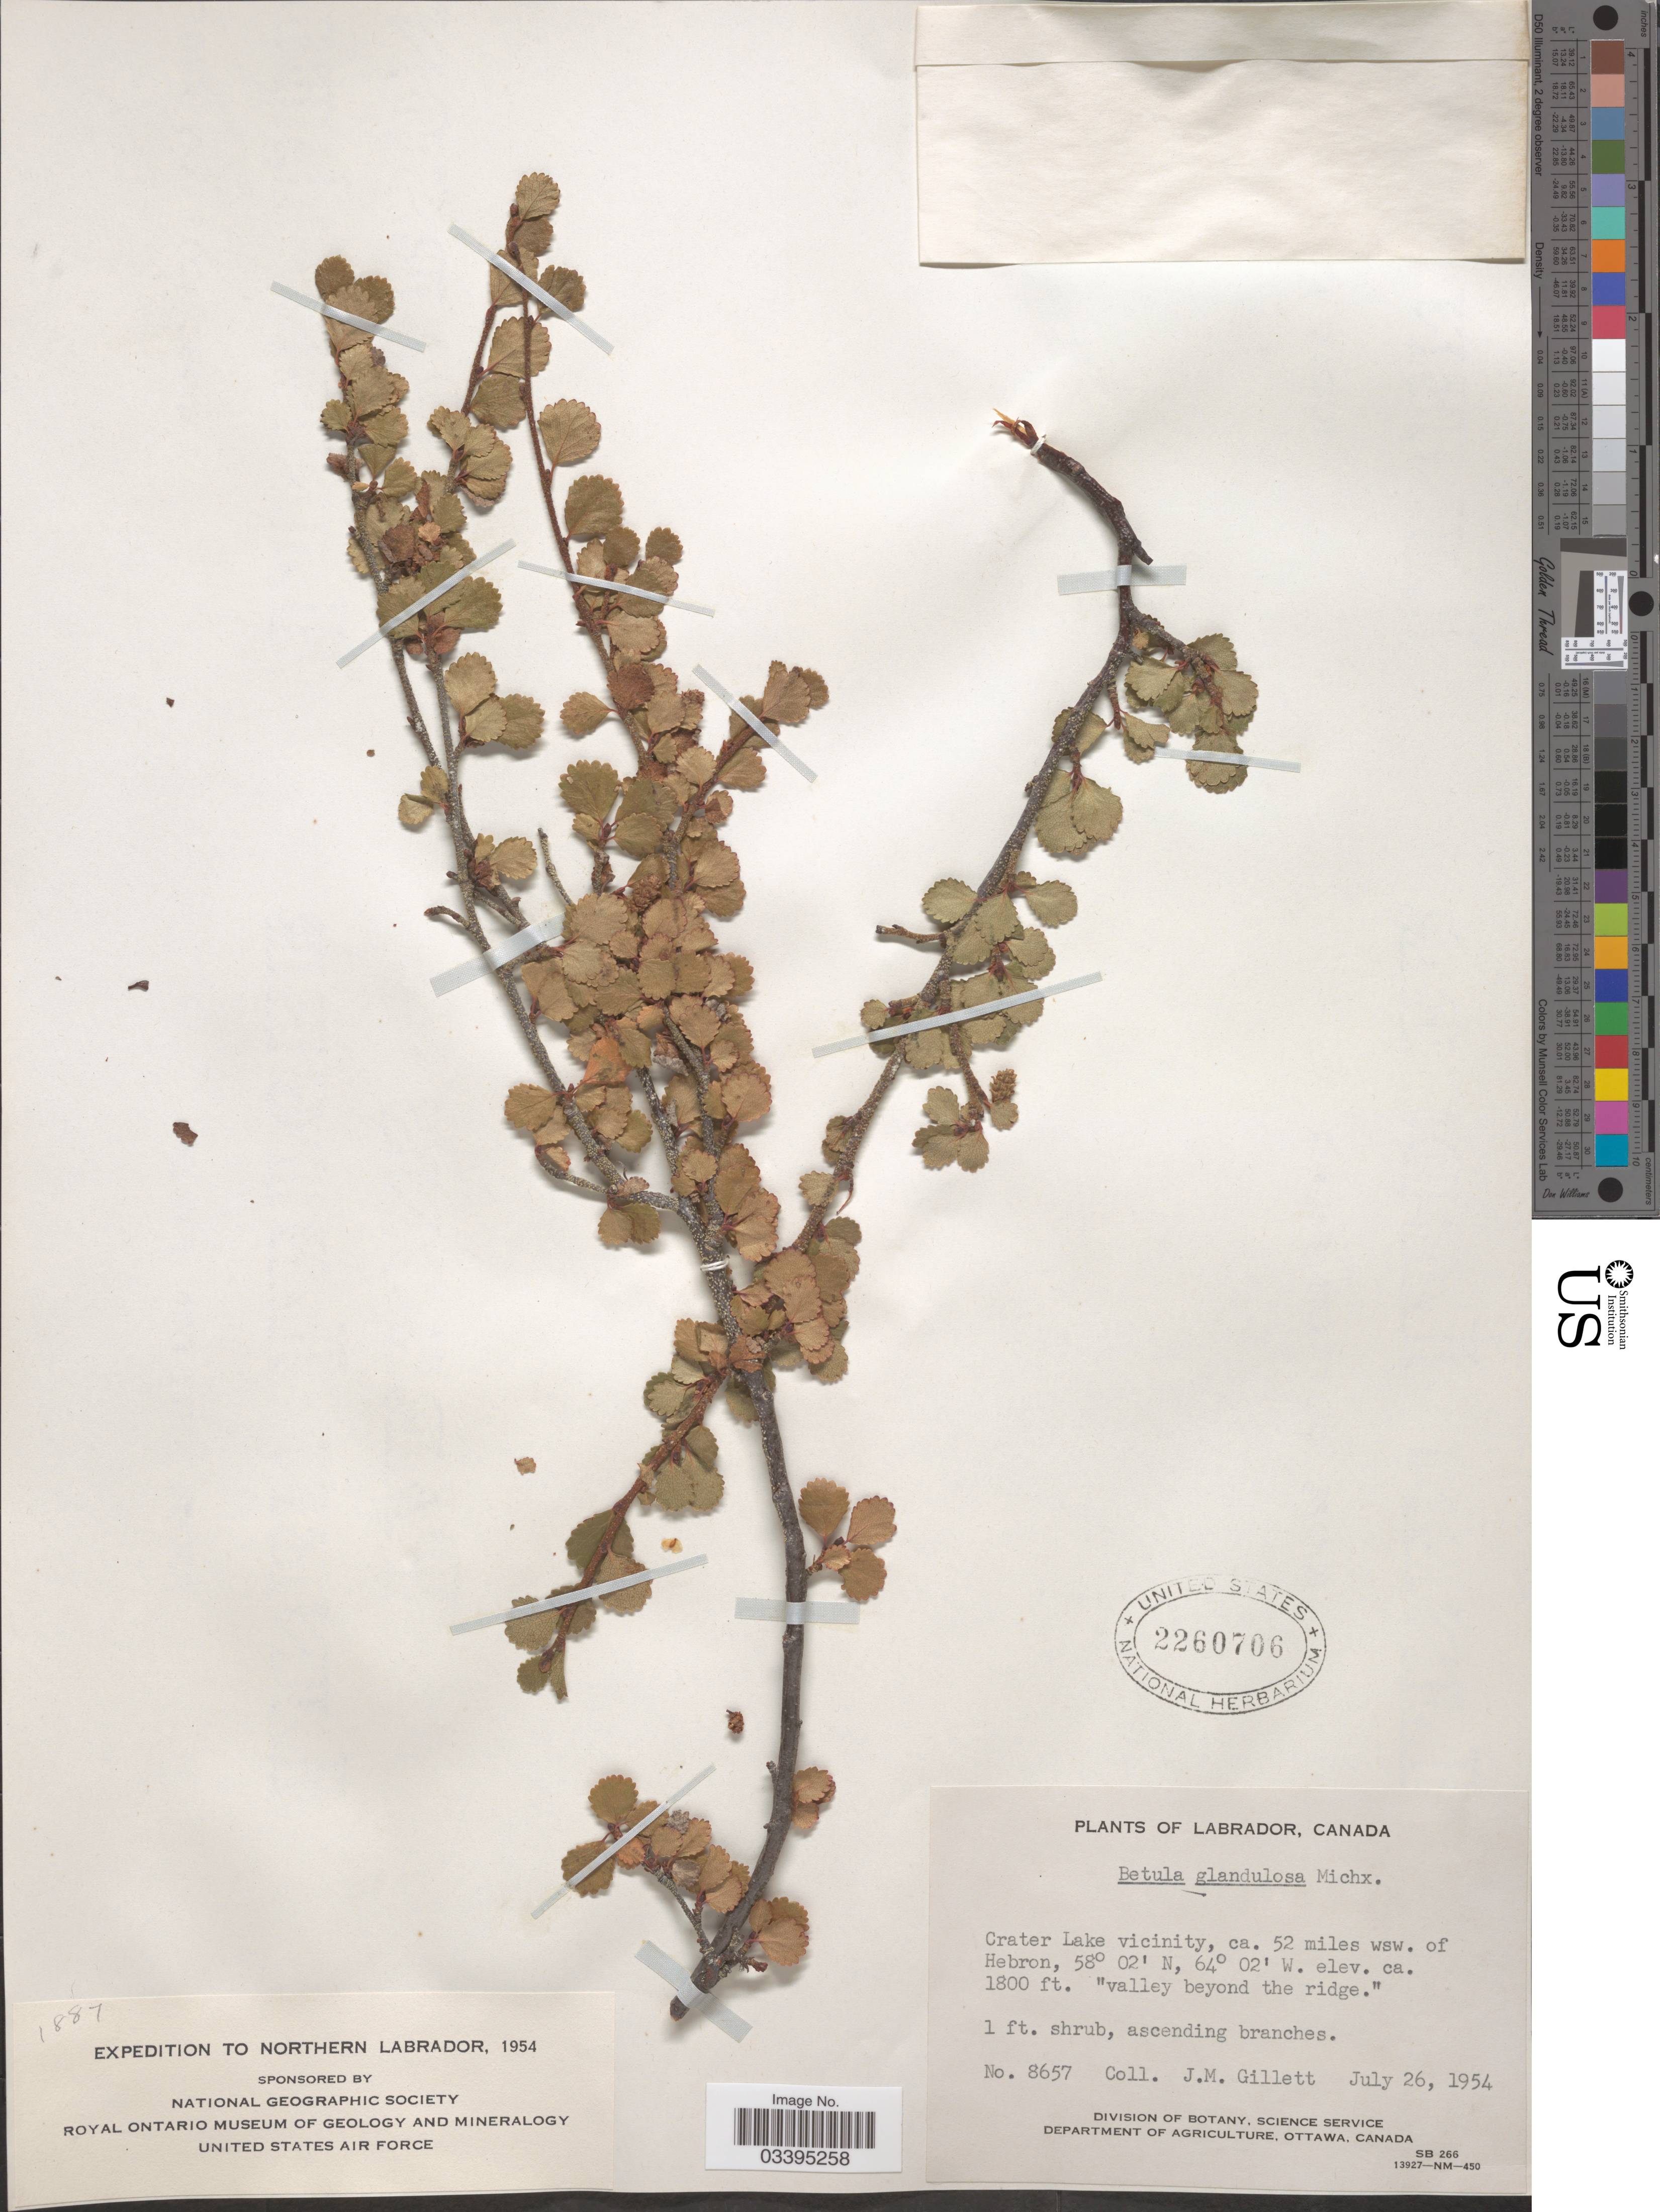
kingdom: Plantae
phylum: Tracheophyta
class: Magnoliopsida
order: Fagales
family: Betulaceae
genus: Betula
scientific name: Betula glandulosa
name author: Michx.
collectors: J. M. Gillett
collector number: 8657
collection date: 1954-07-26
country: Canada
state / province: Newfoundland and Labrador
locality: Northern Labrador. Crater Lake vicinity, ca. 52 miles wsw. of Hebron. "valley beyond the ridge".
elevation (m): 549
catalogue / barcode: US 2260706